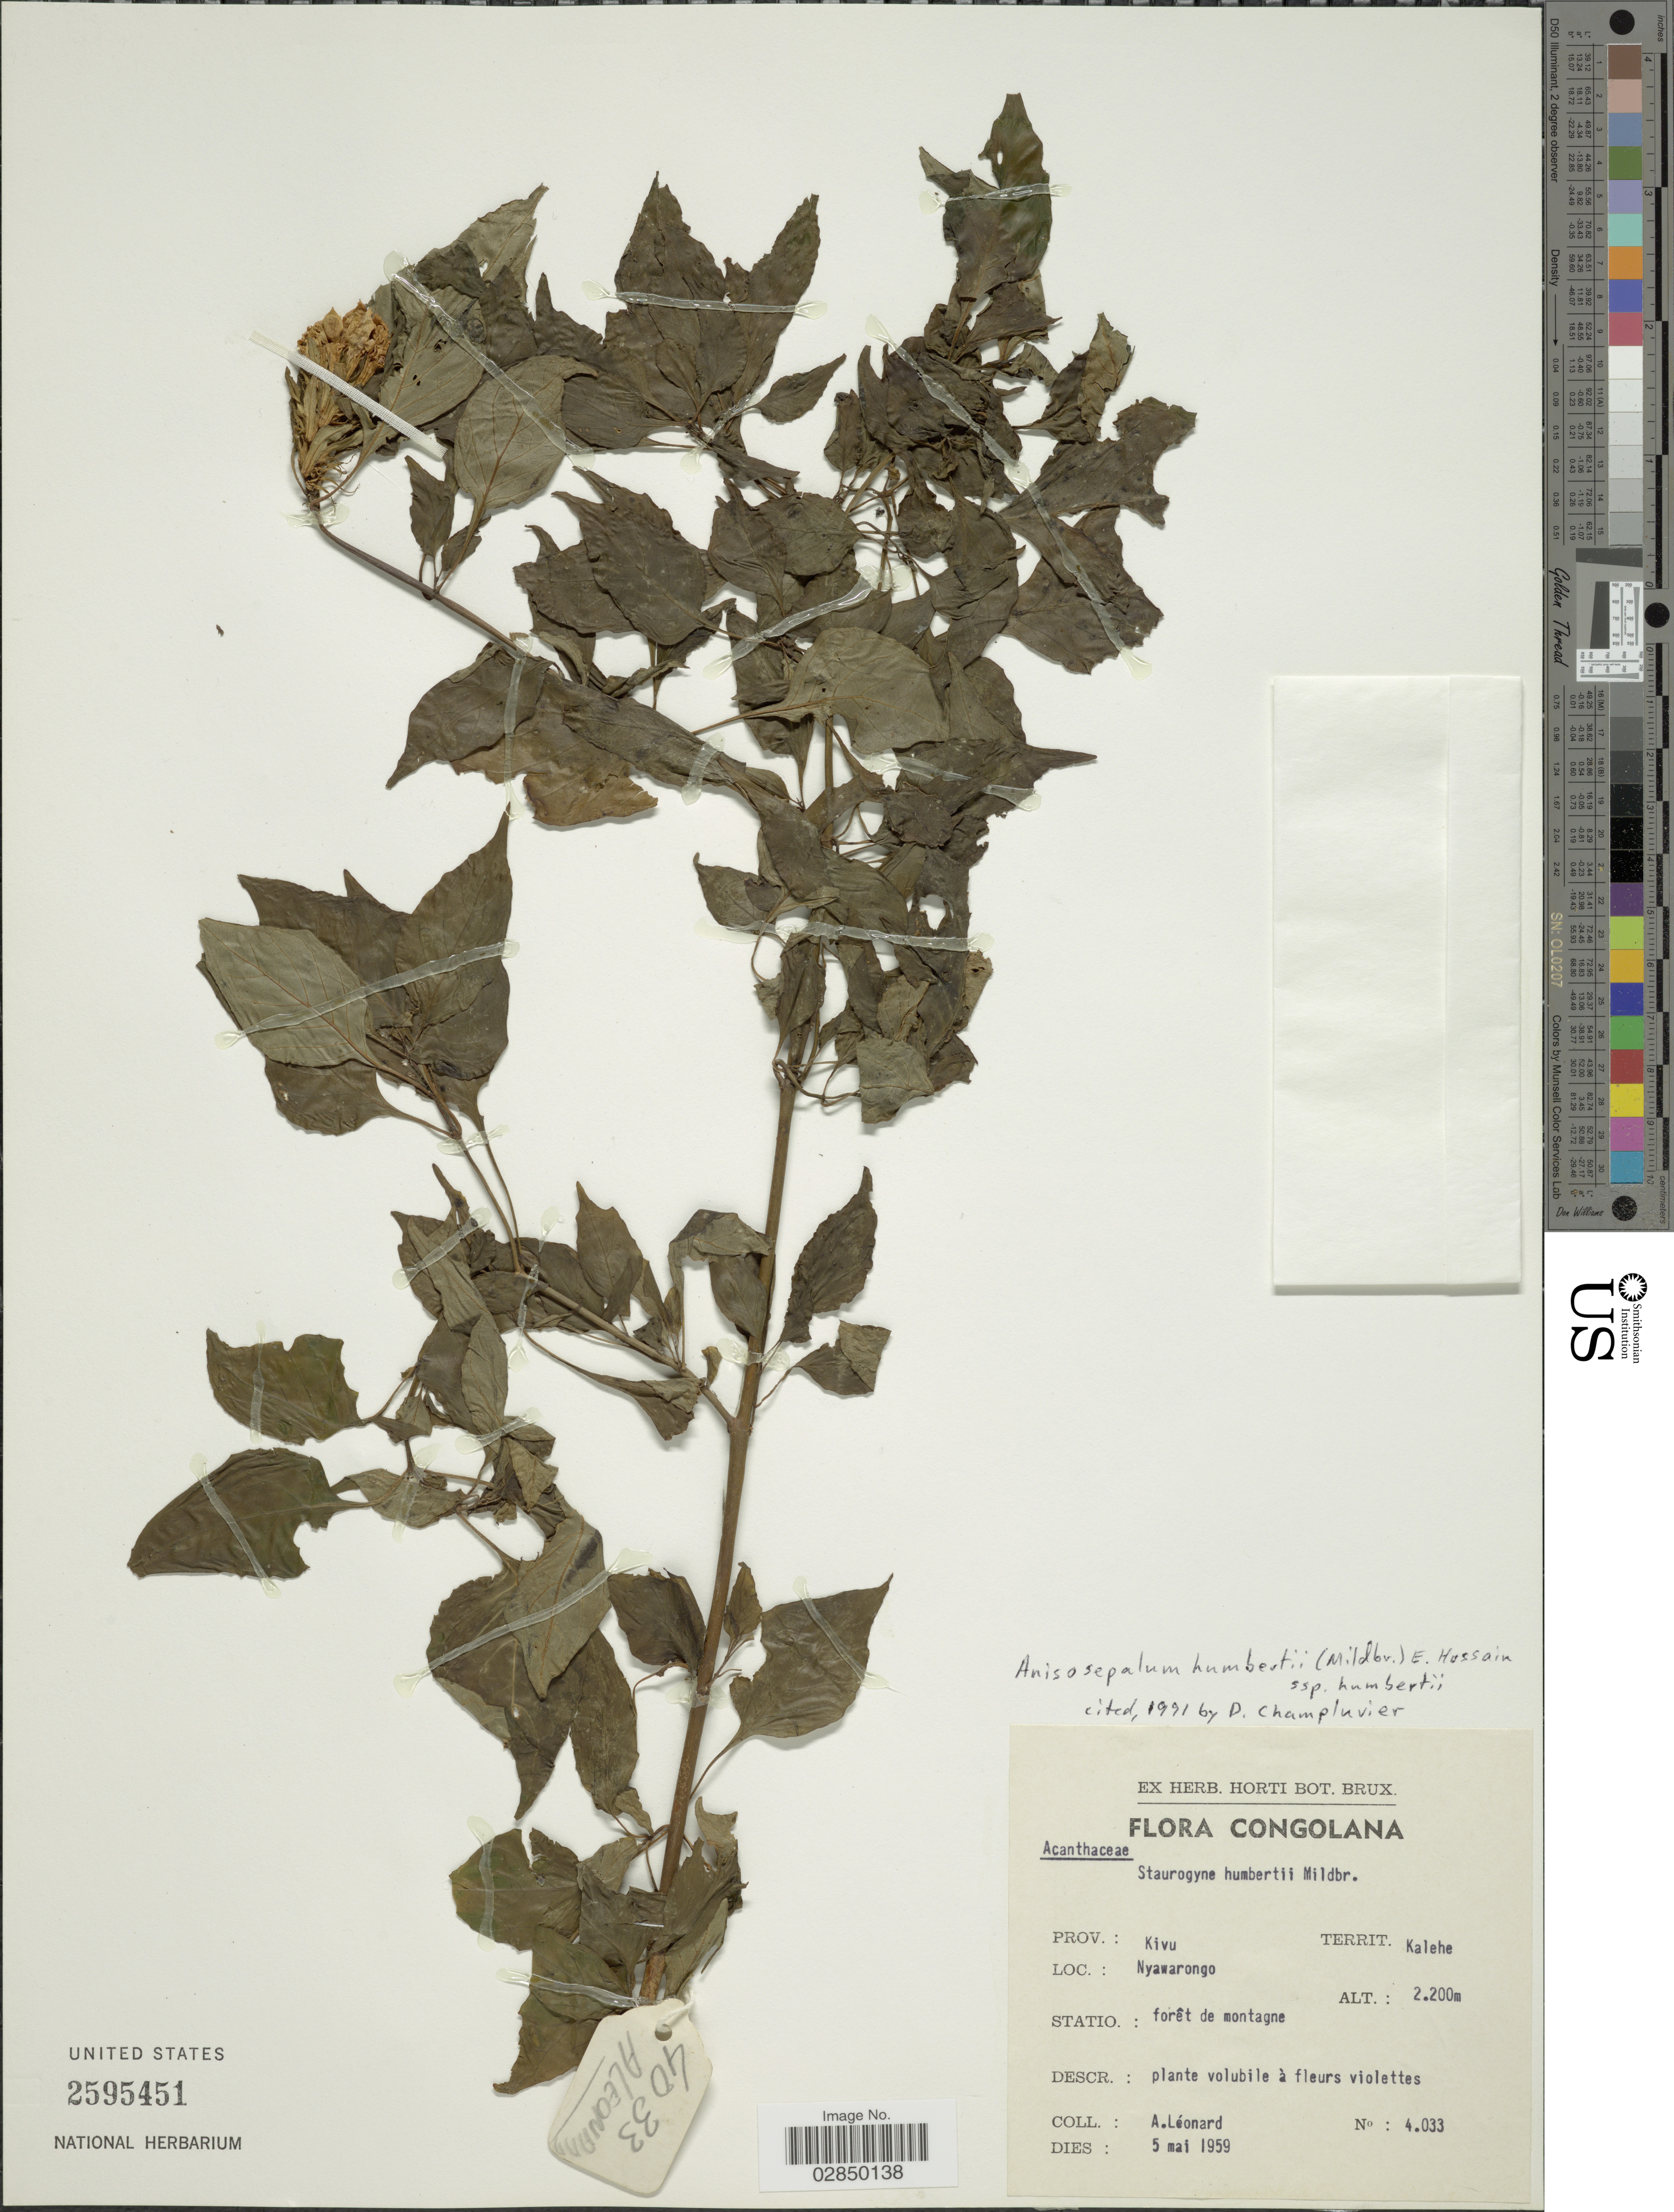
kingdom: Plantae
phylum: Tracheophyta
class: Magnoliopsida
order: Lamiales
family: Acanthaceae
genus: Anisosepalum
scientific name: Anisosepalum humbertii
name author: (Mildbr.) E. Hossain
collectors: A. Leonard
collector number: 4033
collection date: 1959-05-05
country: Congo, Democratic Republic of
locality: Congolana. Prov.: Kivu. Territ. Kalehe. Nyawarongo.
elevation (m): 2200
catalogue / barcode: US 2595451